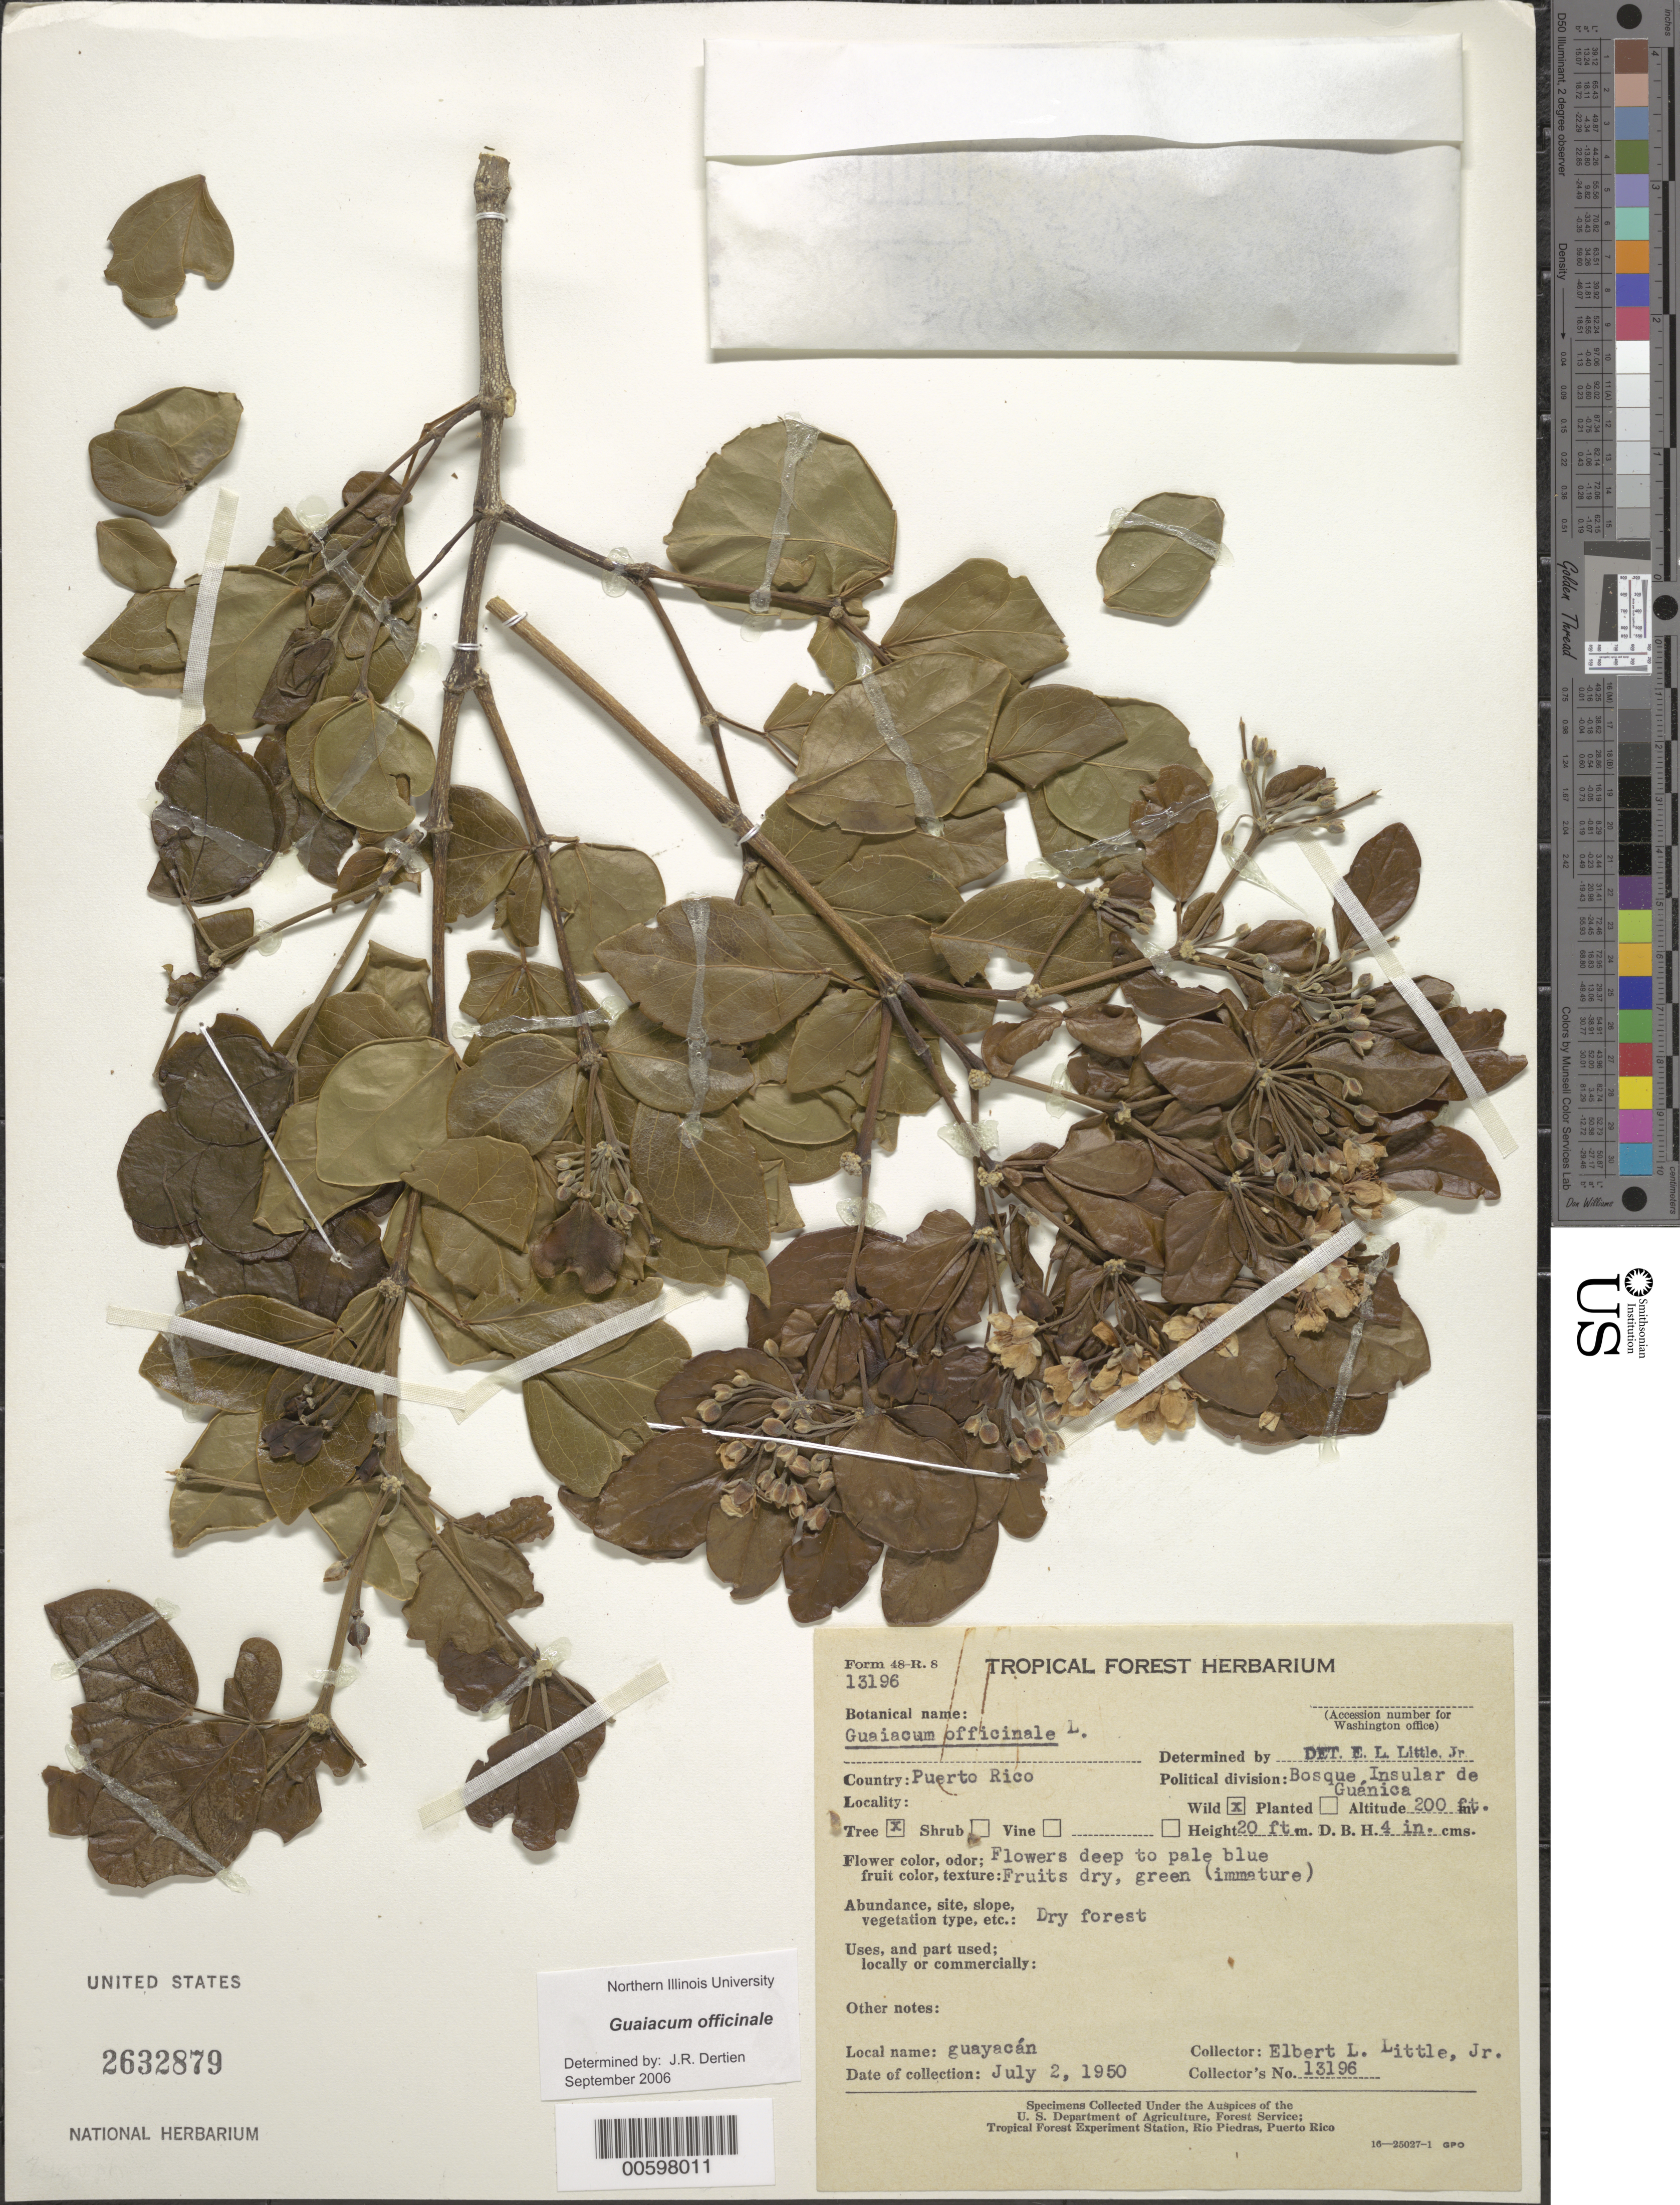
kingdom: Plantae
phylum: Tracheophyta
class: Magnoliopsida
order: Zygophyllales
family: Zygophyllaceae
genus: Guaiacum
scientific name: Guaiacum officinale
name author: L.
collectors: E. L. Little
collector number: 13169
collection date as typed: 30 Jun 1950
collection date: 1950-06-30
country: Puerto Rico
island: Greater Antilles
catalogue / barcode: US 2632879